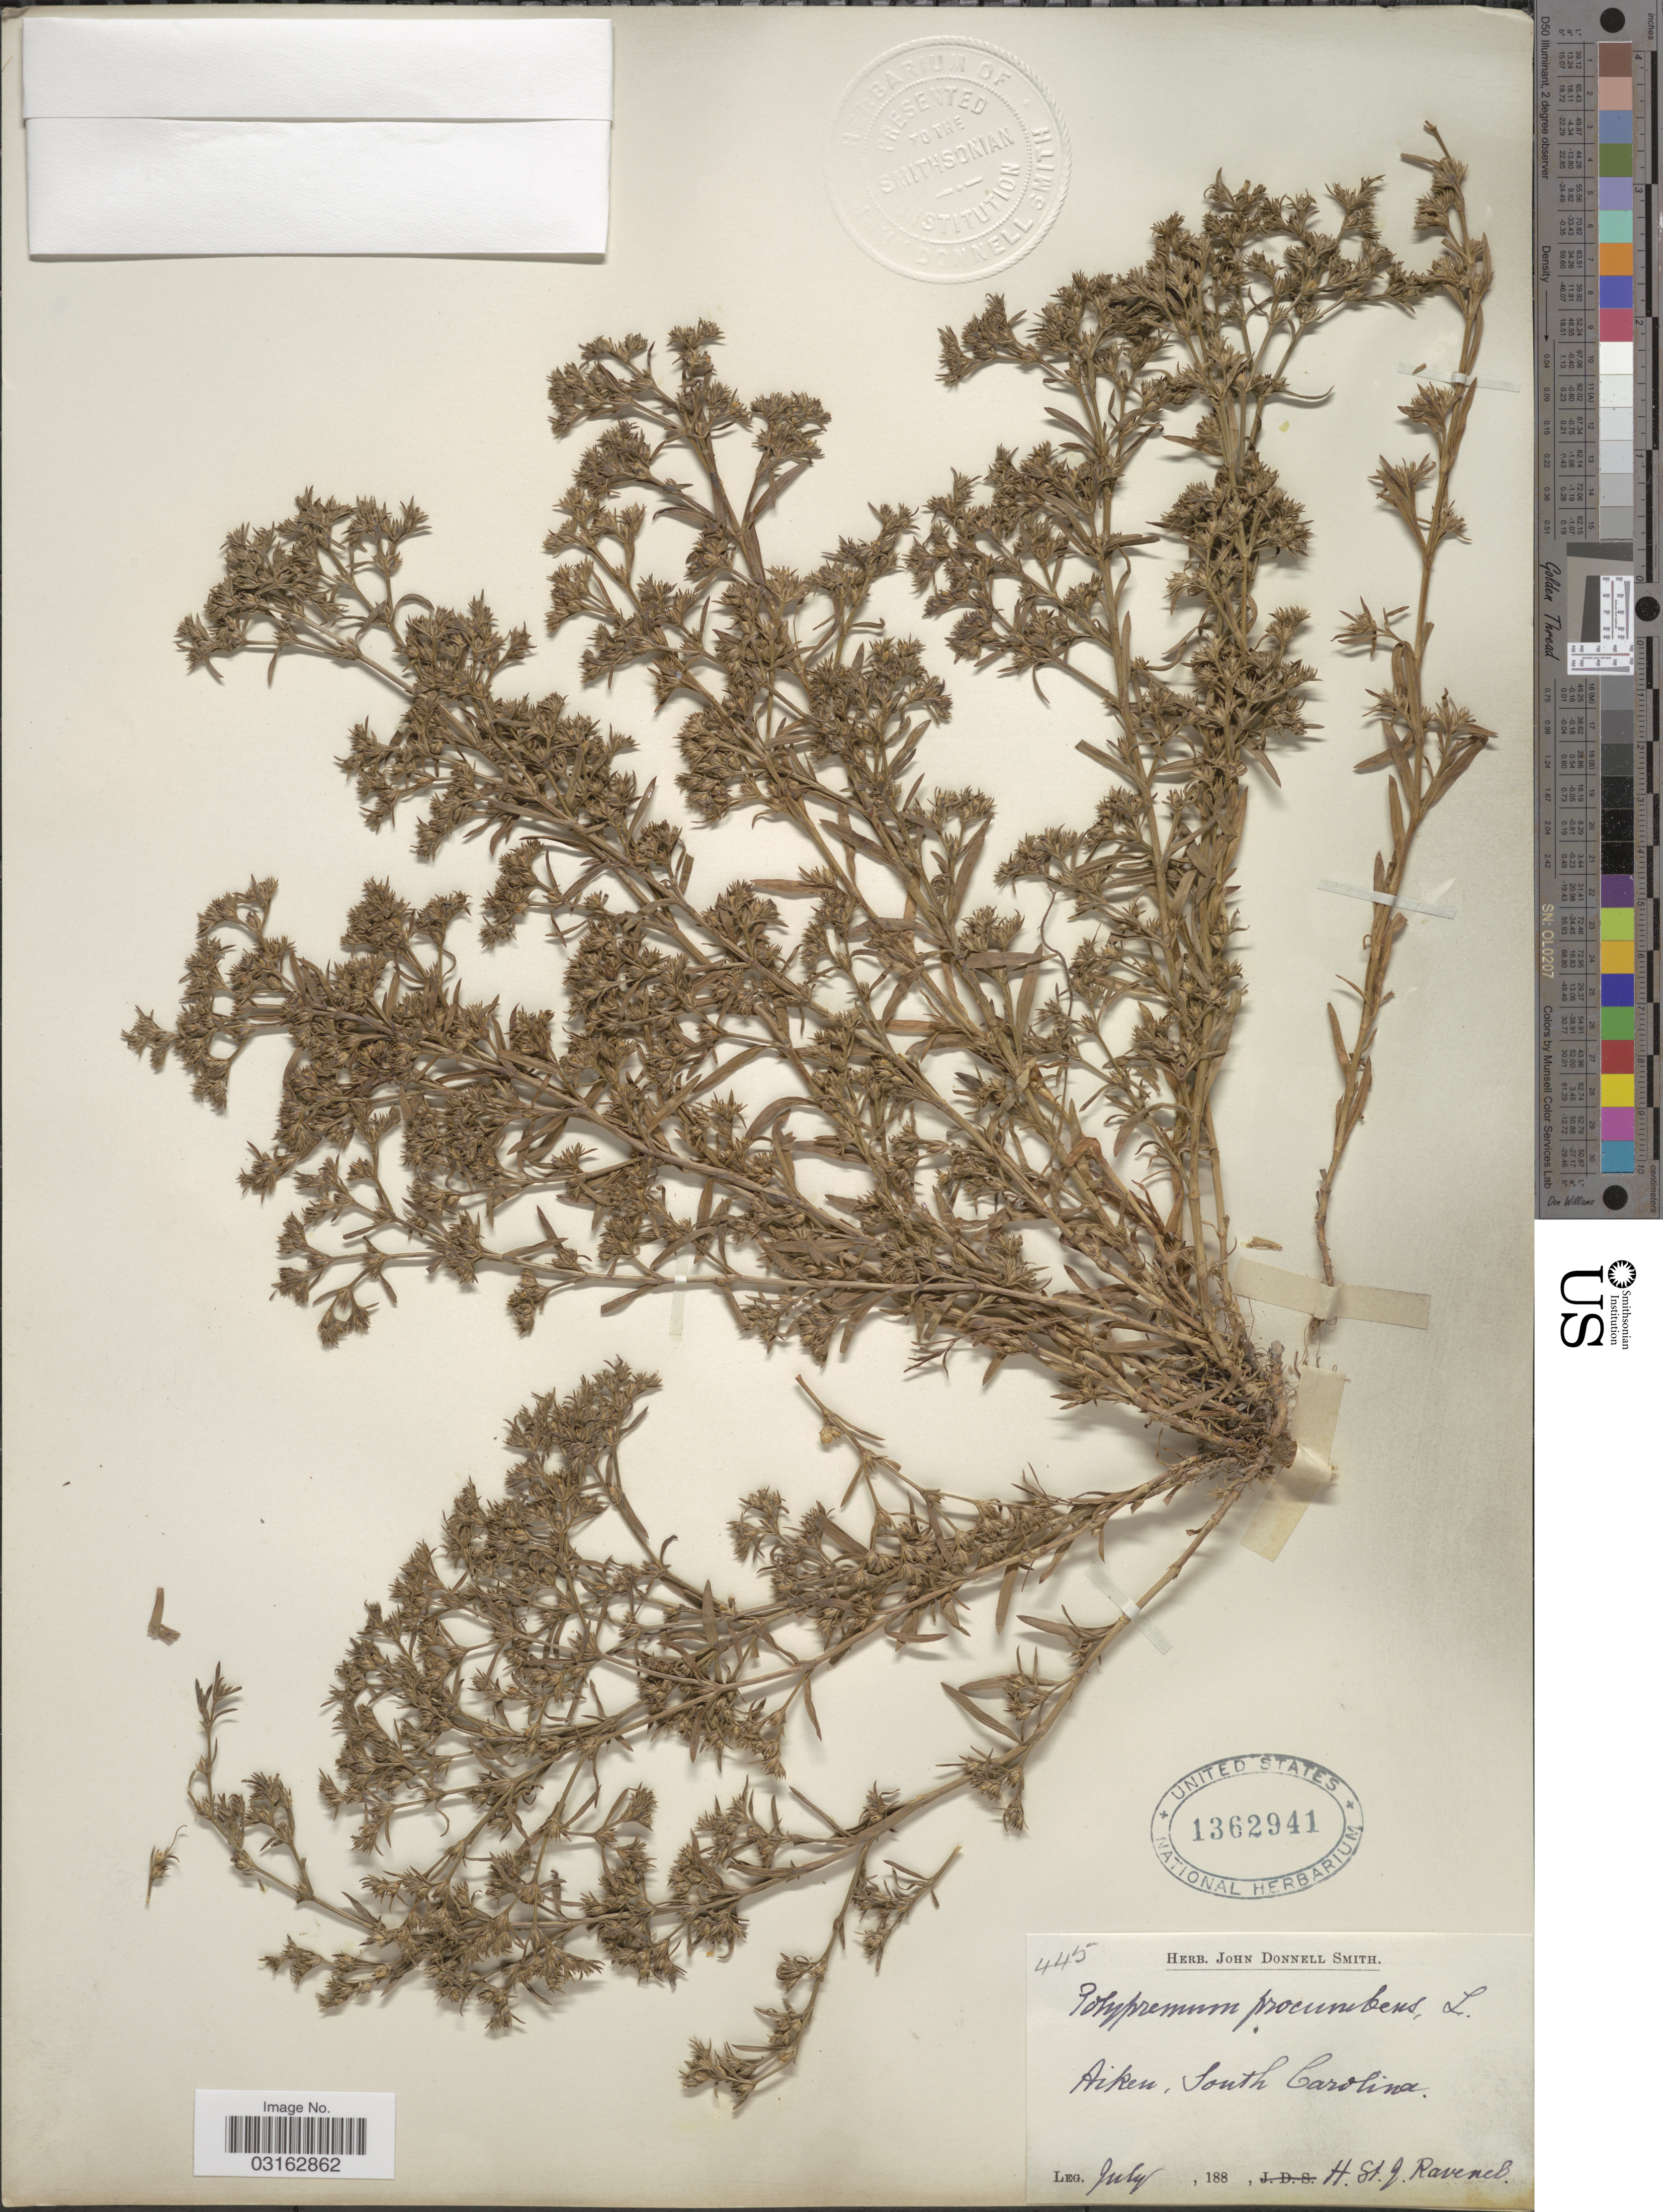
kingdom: Plantae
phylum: Tracheophyta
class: Magnoliopsida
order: Lamiales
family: Tetrachondraceae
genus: Polypremum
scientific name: Polypremum procumbens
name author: L.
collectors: H. Ravenel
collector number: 445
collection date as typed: July 188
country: United States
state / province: South Carolina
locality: Aiken.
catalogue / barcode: US 1362941